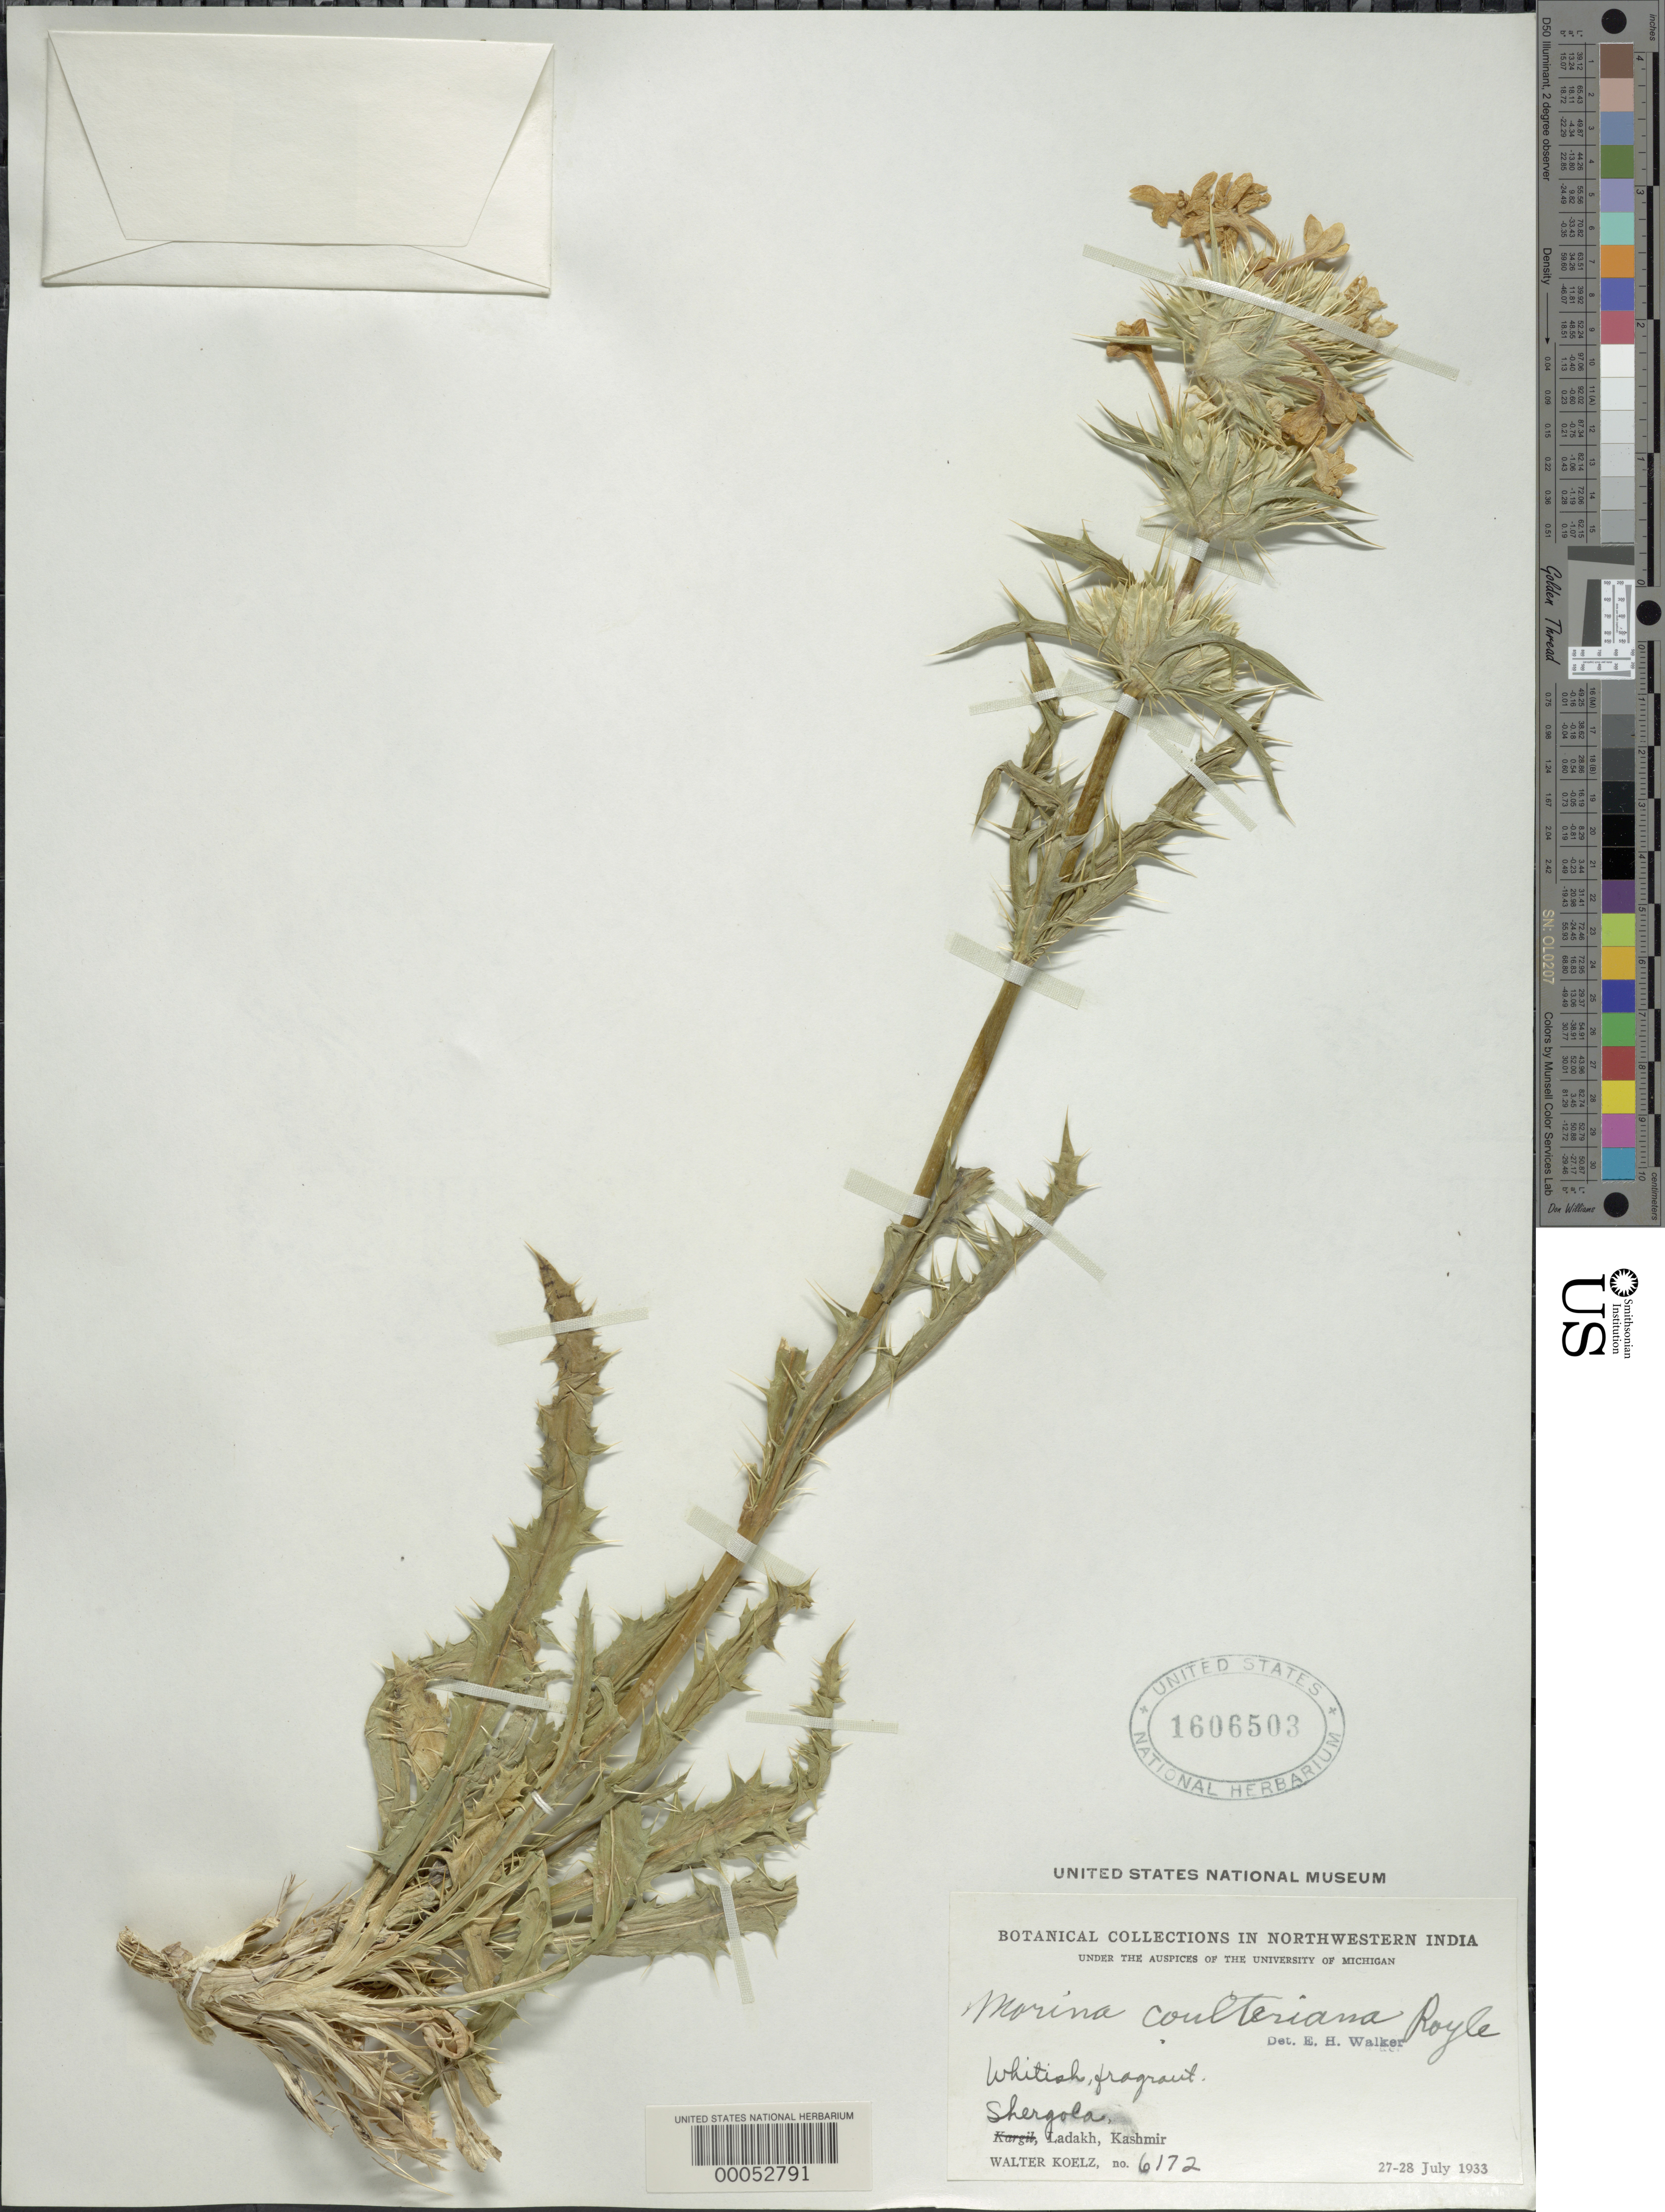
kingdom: Plantae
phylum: Tracheophyta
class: Magnoliopsida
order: Dipsacales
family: Caprifoliaceae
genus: Morina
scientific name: Morina coulteriana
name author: Royle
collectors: W. N. Koelz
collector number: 6172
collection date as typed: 27 Jul 1933 and 28 Jul 1933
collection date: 1933-07-27,1933-07-28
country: India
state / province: Jammu And Kashmir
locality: Shergola ladakh, kashmir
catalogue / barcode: US 1606503